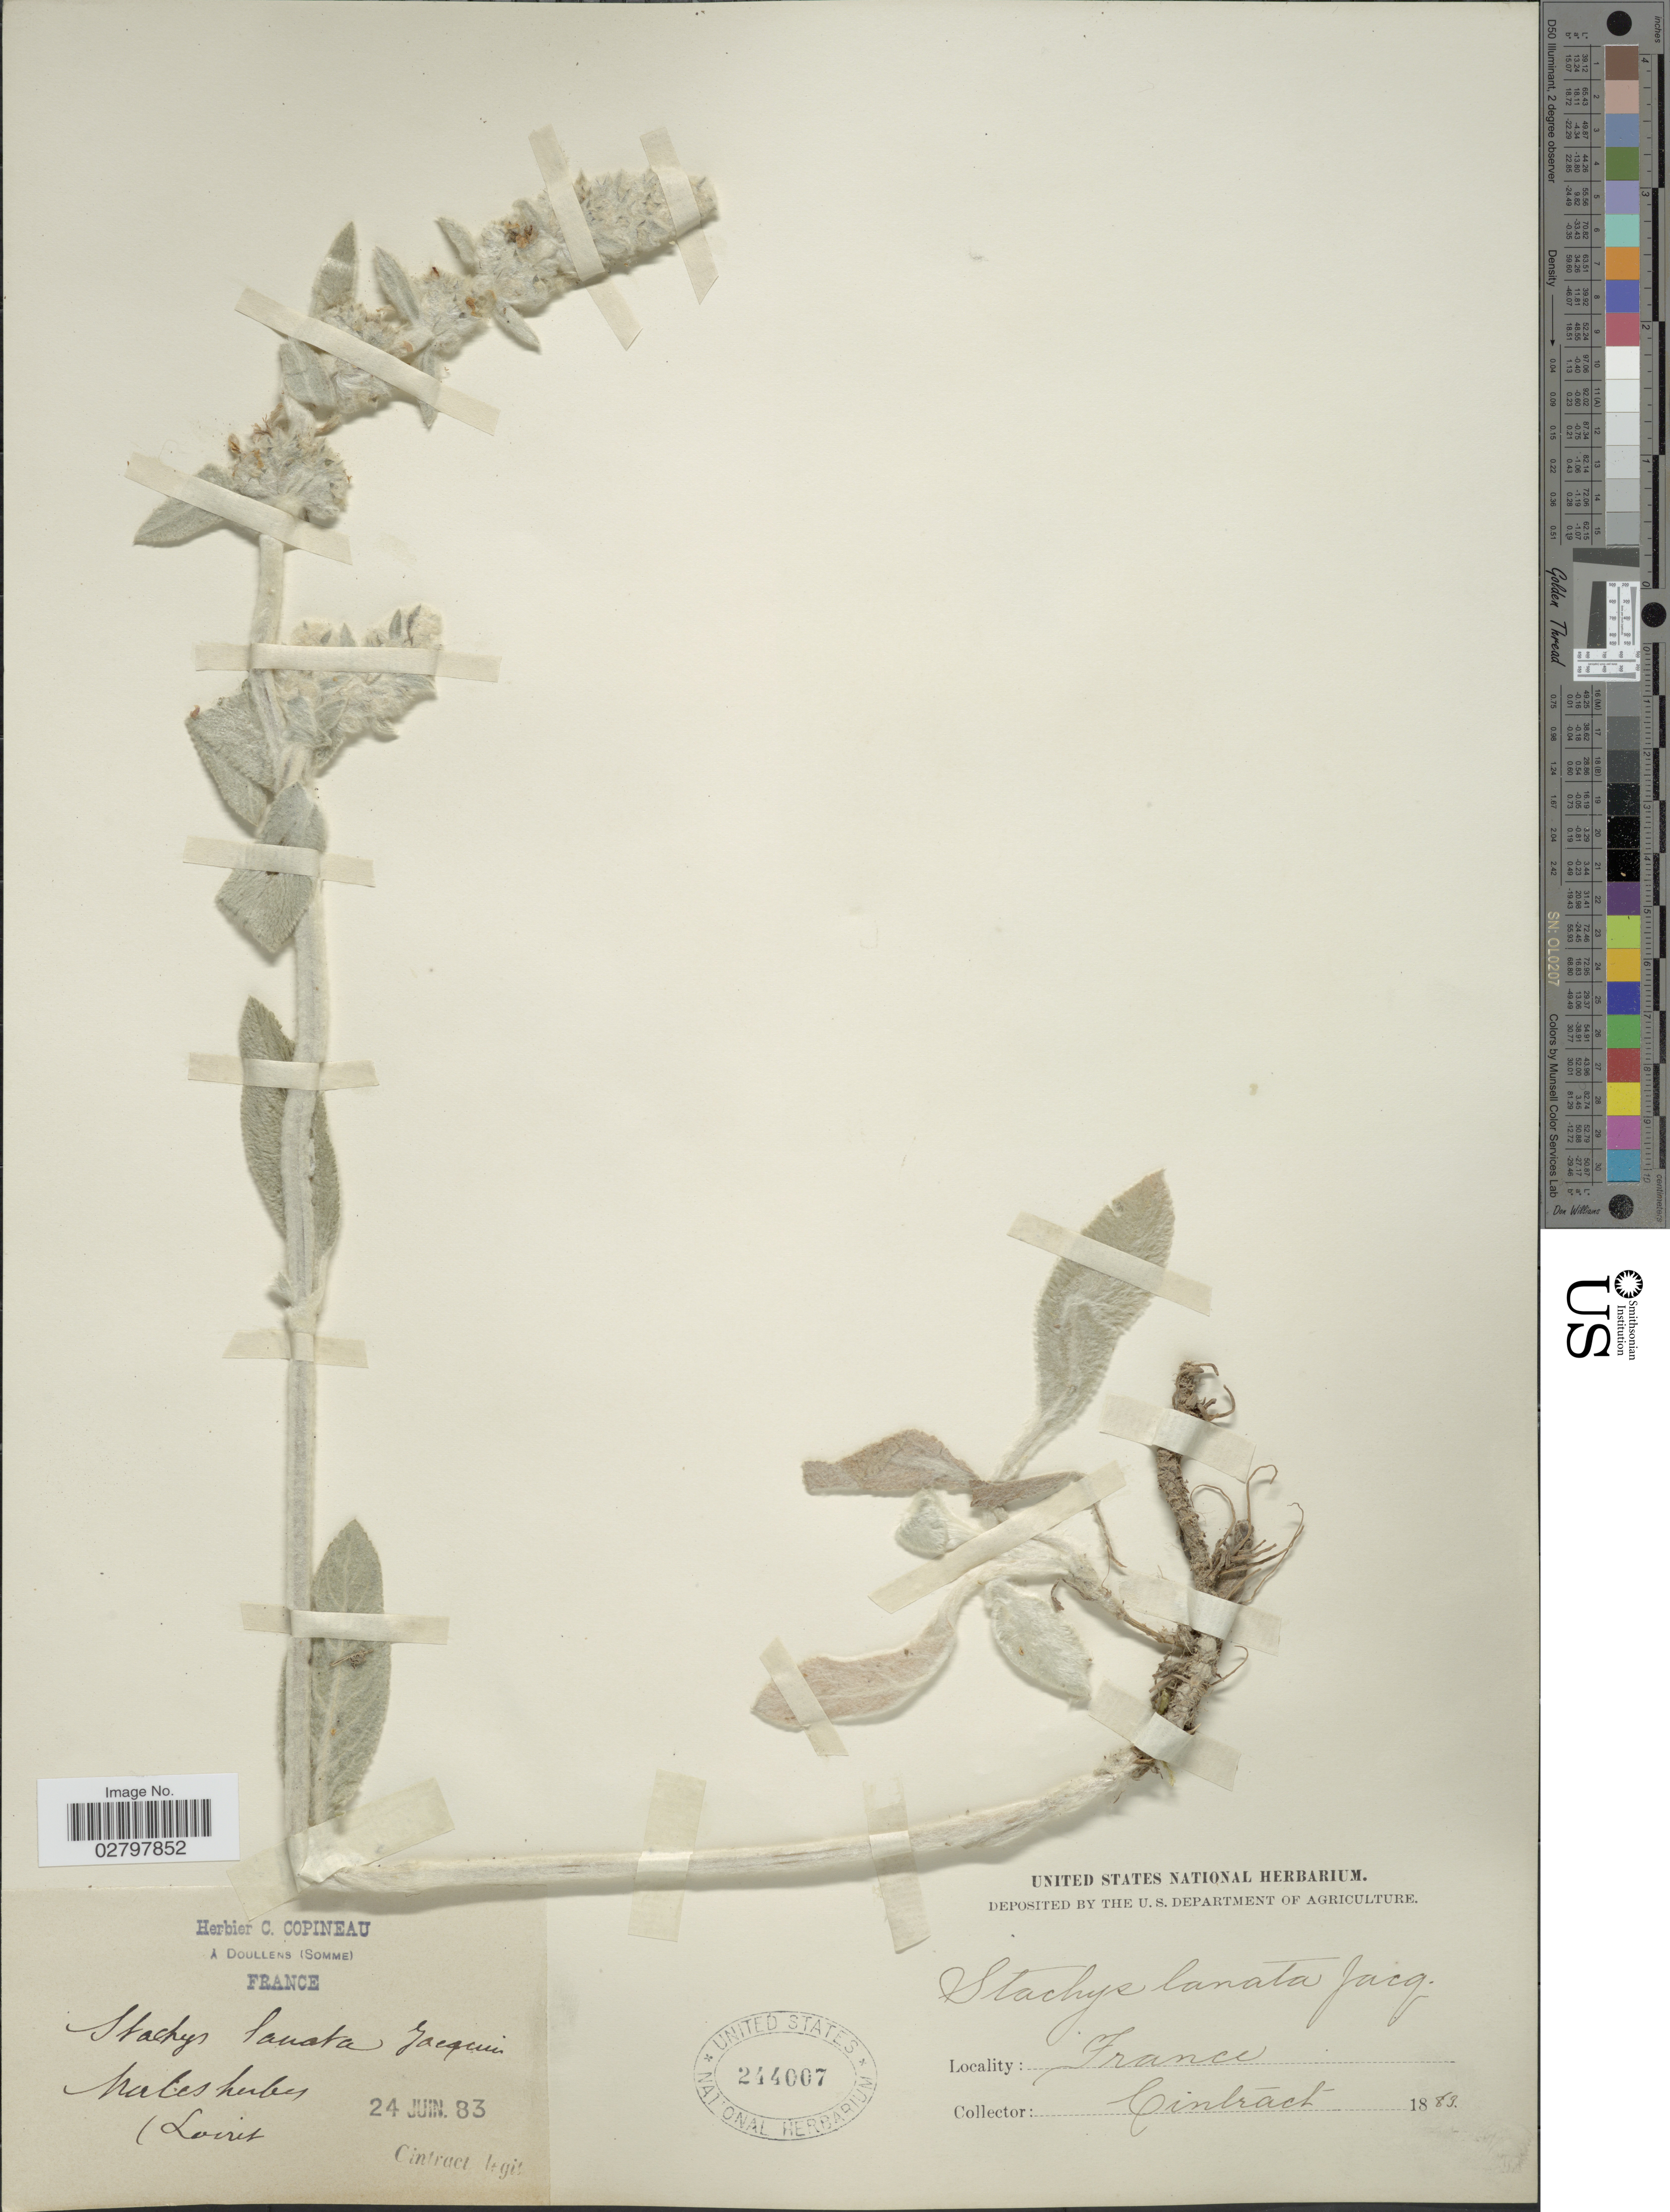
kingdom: Plantae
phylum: Tracheophyta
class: Magnoliopsida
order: Lamiales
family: Lamiaceae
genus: Stachys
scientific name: Stachys lanata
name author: Jacq.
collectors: Cintract, --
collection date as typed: Transcribed d/m/y: 24/6/83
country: France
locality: Malesherbes (Loiret).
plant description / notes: Corrected "Males herbes (Louret)" to "Malesherbes (Loiret)."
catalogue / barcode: US 244007